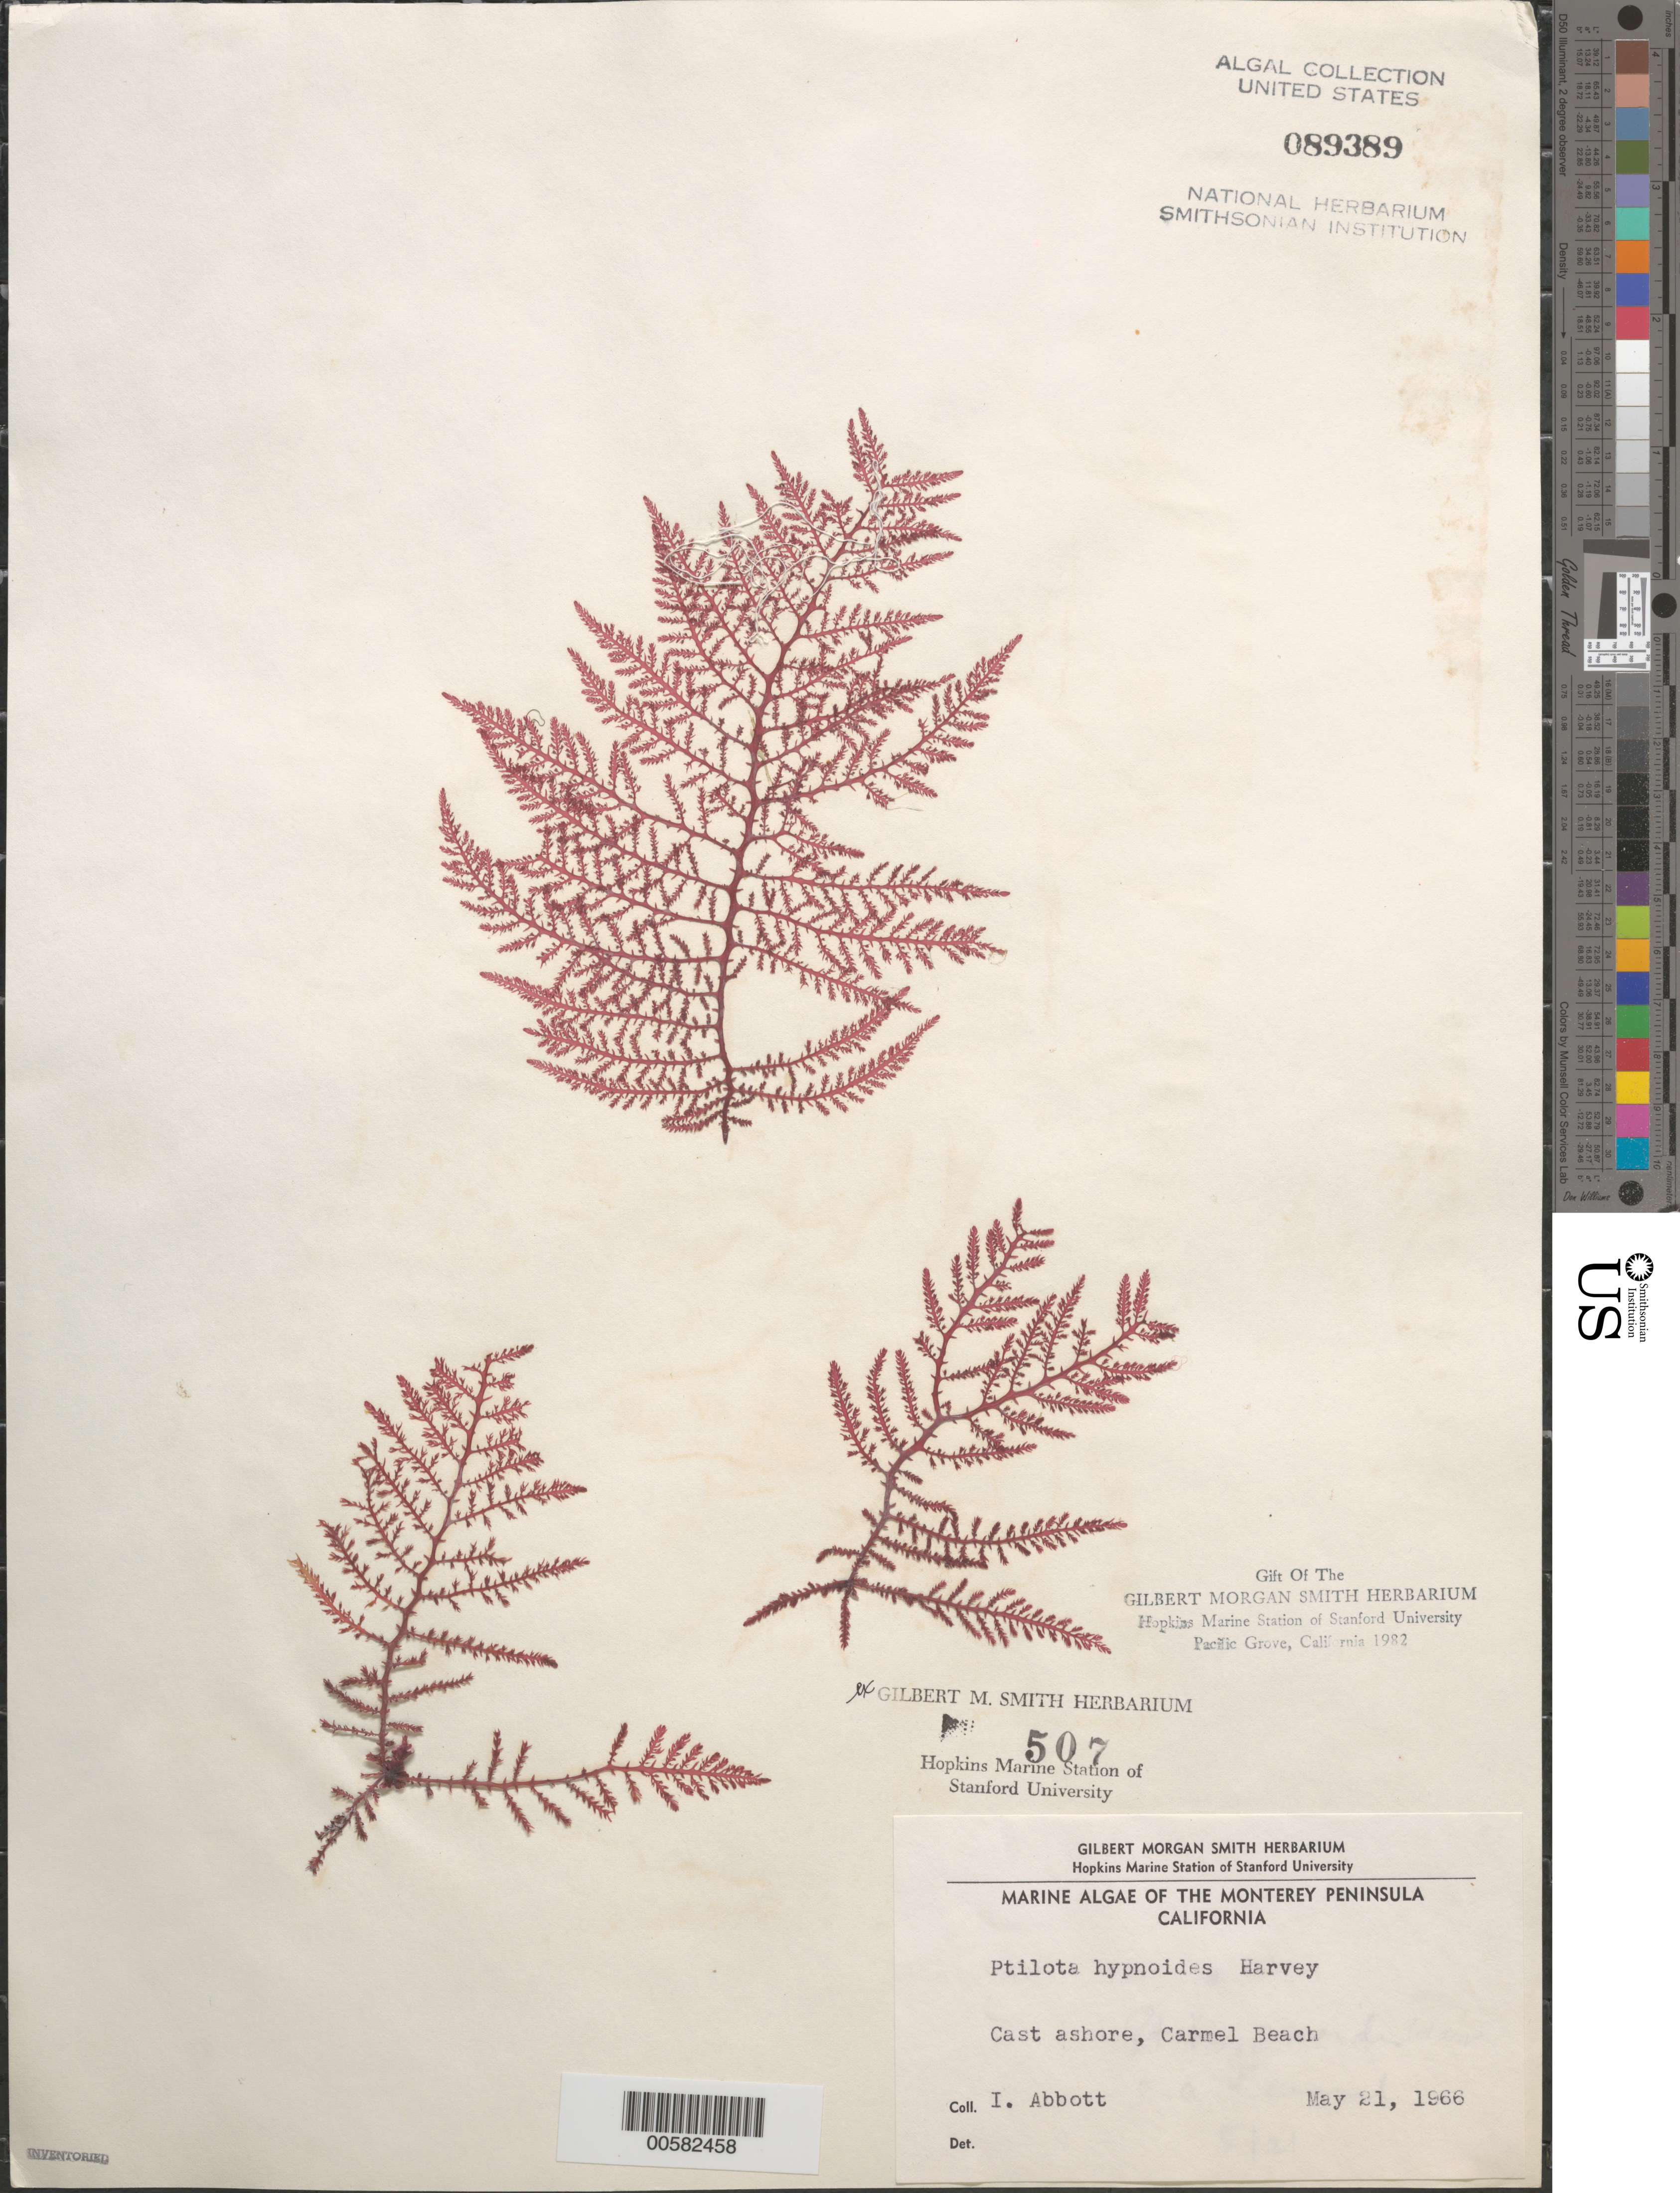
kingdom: Plantae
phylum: Rhodophyta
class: Florideophyceae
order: Ceramiales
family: Wrangeliaceae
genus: Ptilota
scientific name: Ptilota hypnoides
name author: Harv. in Hook. & Arn.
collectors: I. A. Abbott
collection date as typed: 21 May 1966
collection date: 1966-05-21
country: United States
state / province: California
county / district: Monterey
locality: Carmel Beach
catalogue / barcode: US 89389